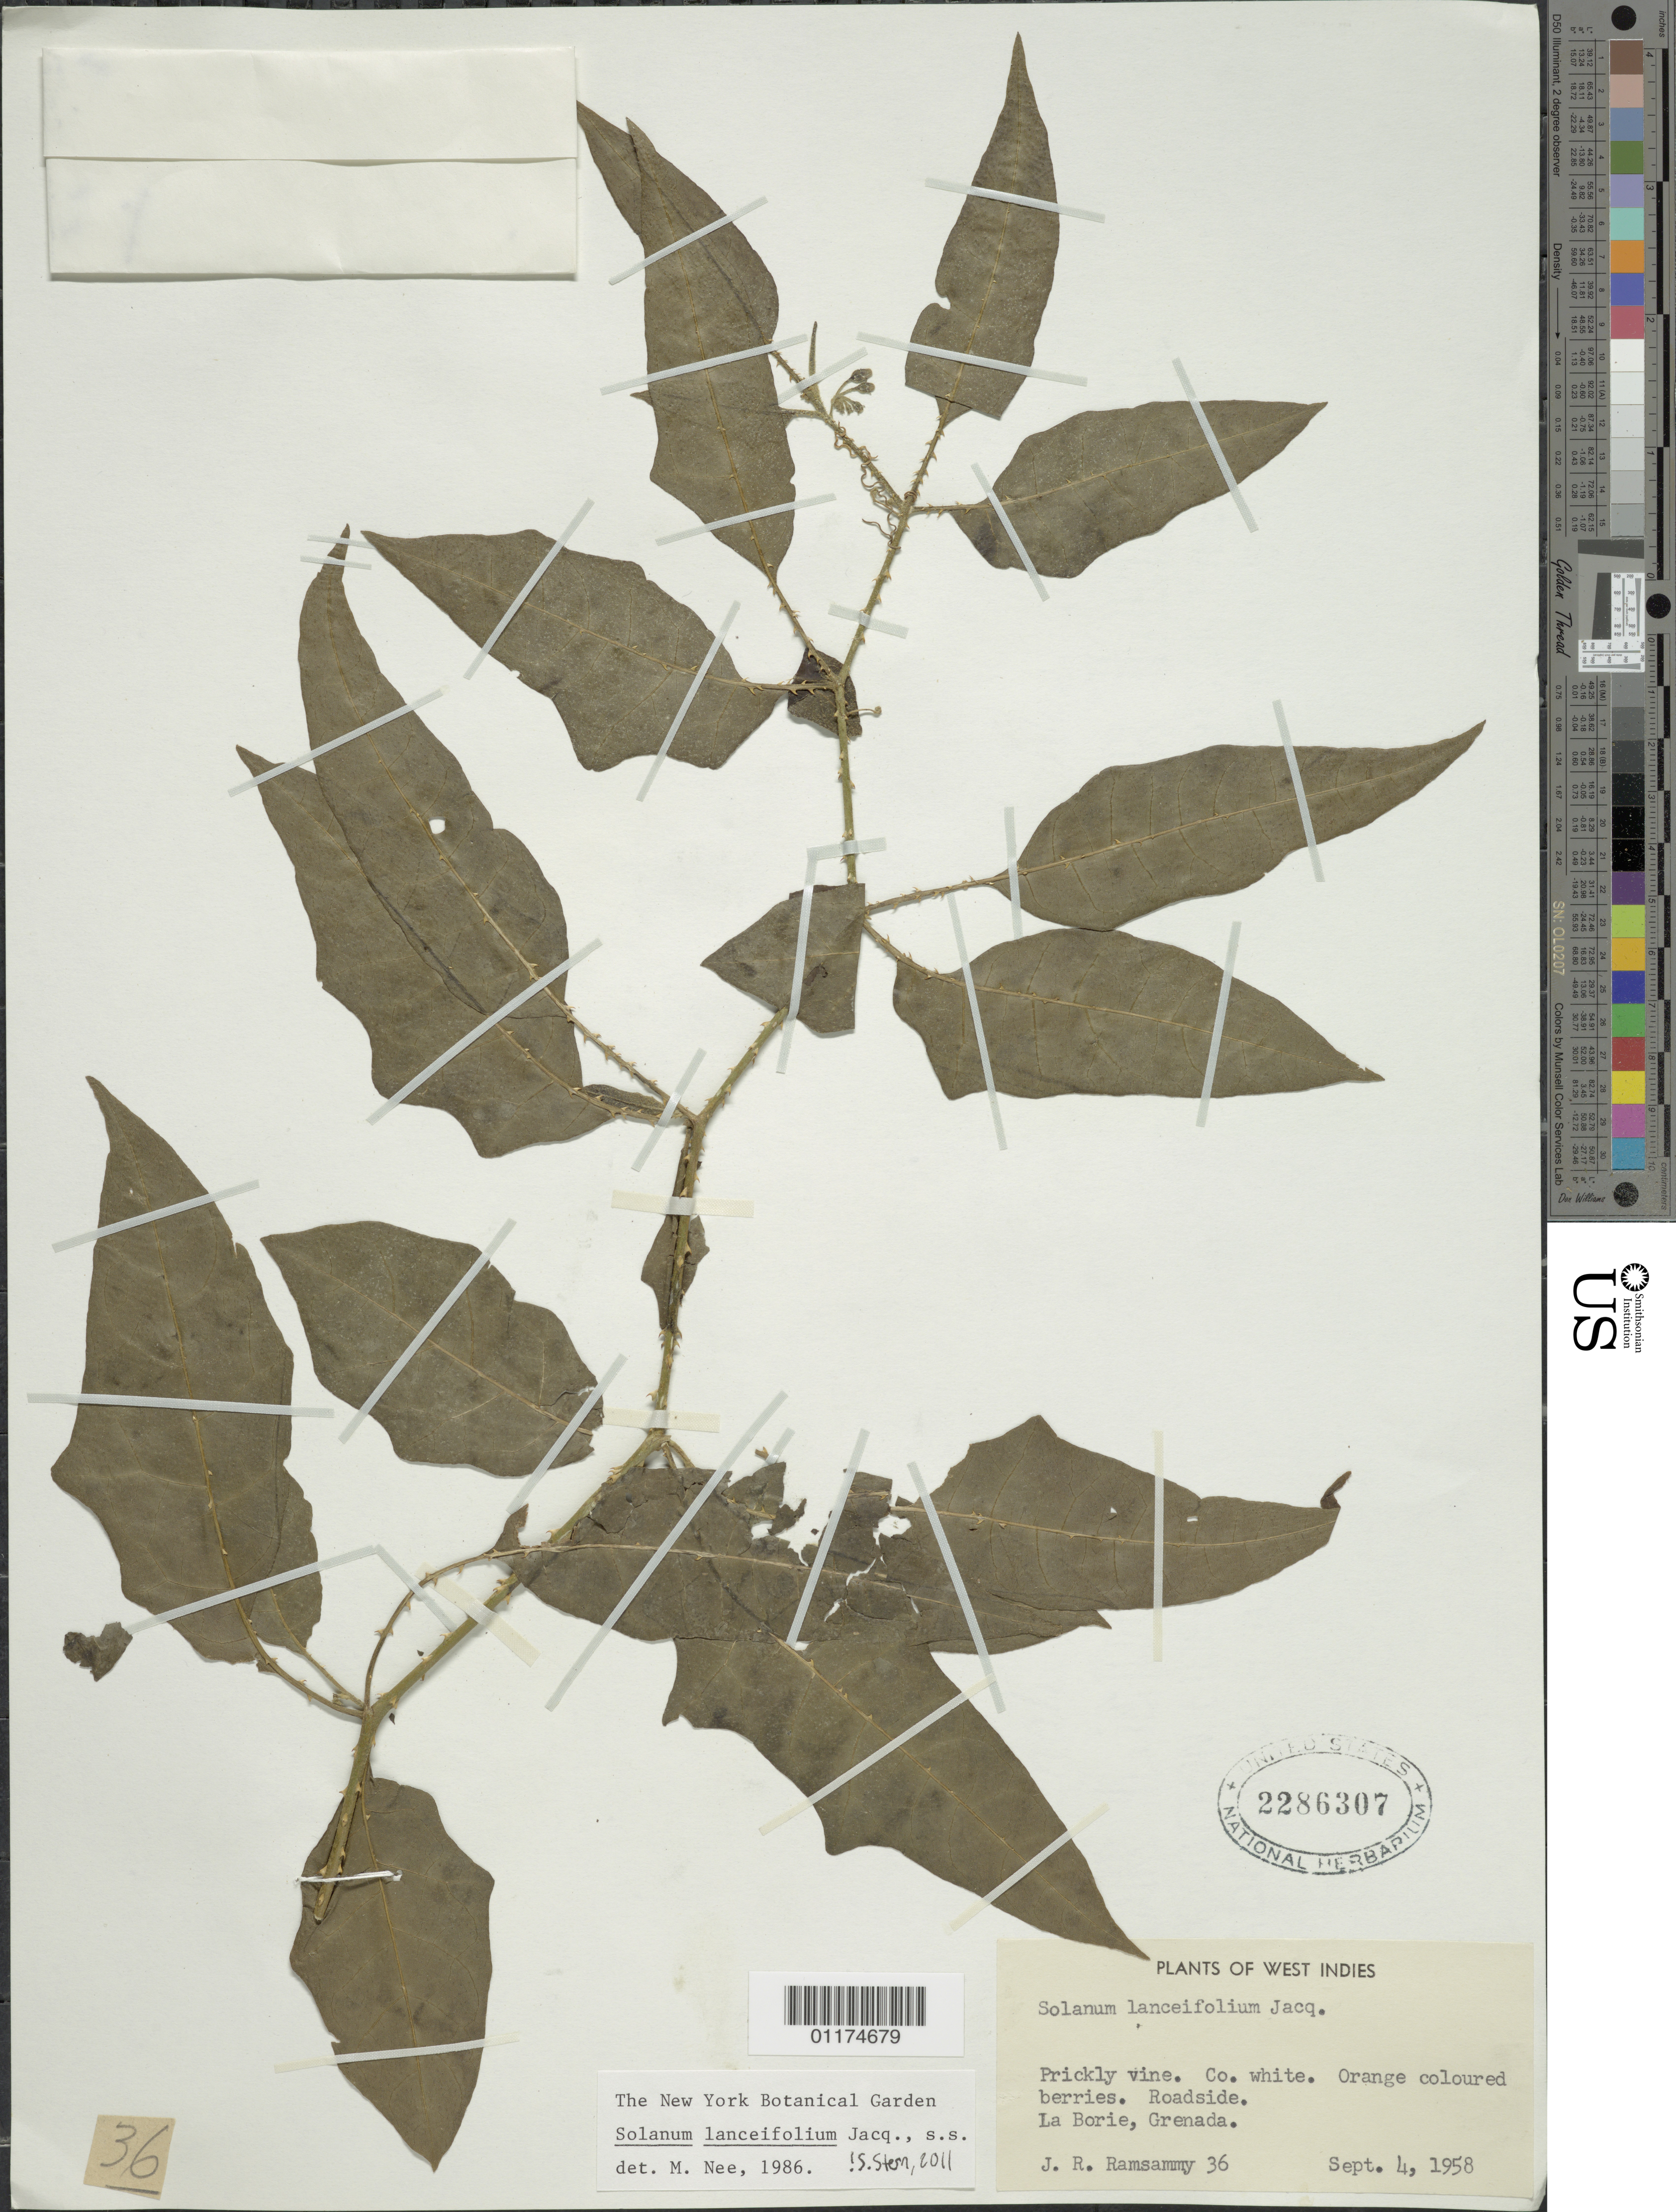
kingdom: Plantae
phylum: Tracheophyta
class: Magnoliopsida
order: Solanales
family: Solanaceae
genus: Solanum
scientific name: Solanum lanceifolium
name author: Jacq.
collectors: J. Ramsammy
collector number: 36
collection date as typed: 04 Sep 1958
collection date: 1958-09-04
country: Grenada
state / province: Saint George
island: Grenada I.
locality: La Borie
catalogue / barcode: US 2286307